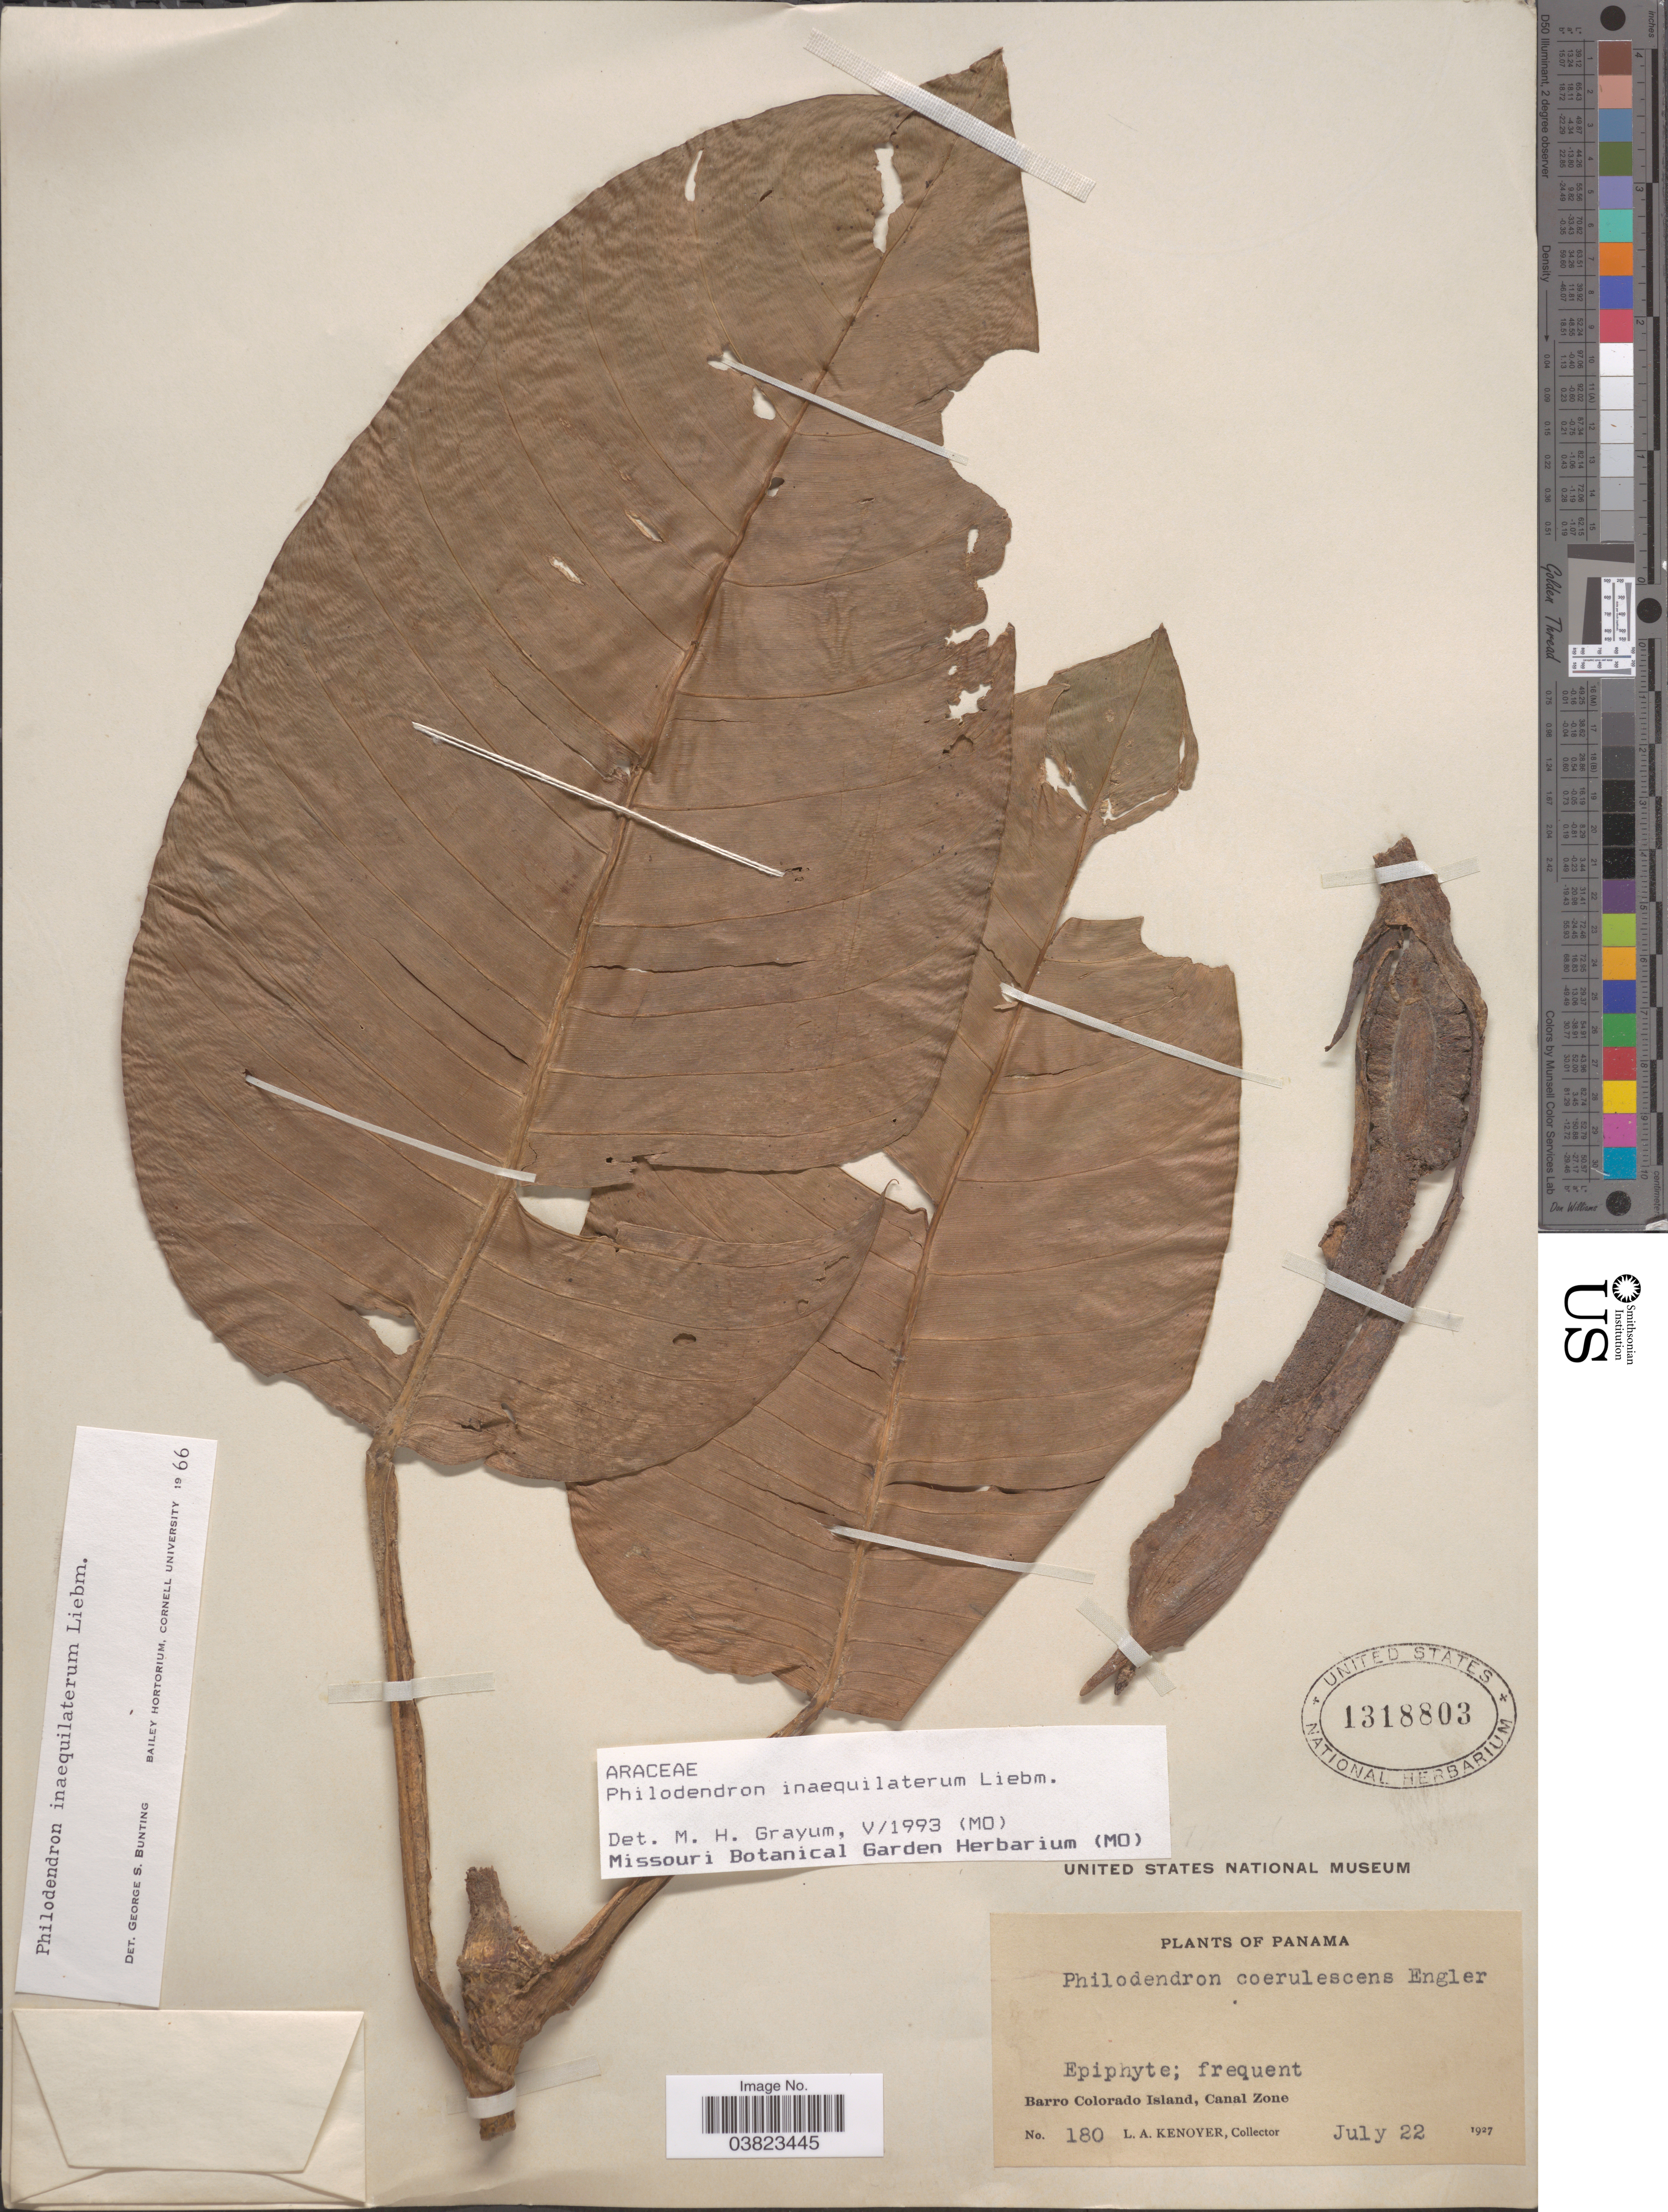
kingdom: Plantae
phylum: Tracheophyta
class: Liliopsida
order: Alismatales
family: Araceae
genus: Philodendron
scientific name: Philodendron inaequilaterum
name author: Liebm.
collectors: L. Kenover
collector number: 180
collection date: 1927-07-22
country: Panama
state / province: Panamá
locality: Barro Colorado Island, Canal Zone.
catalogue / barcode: US 1318803